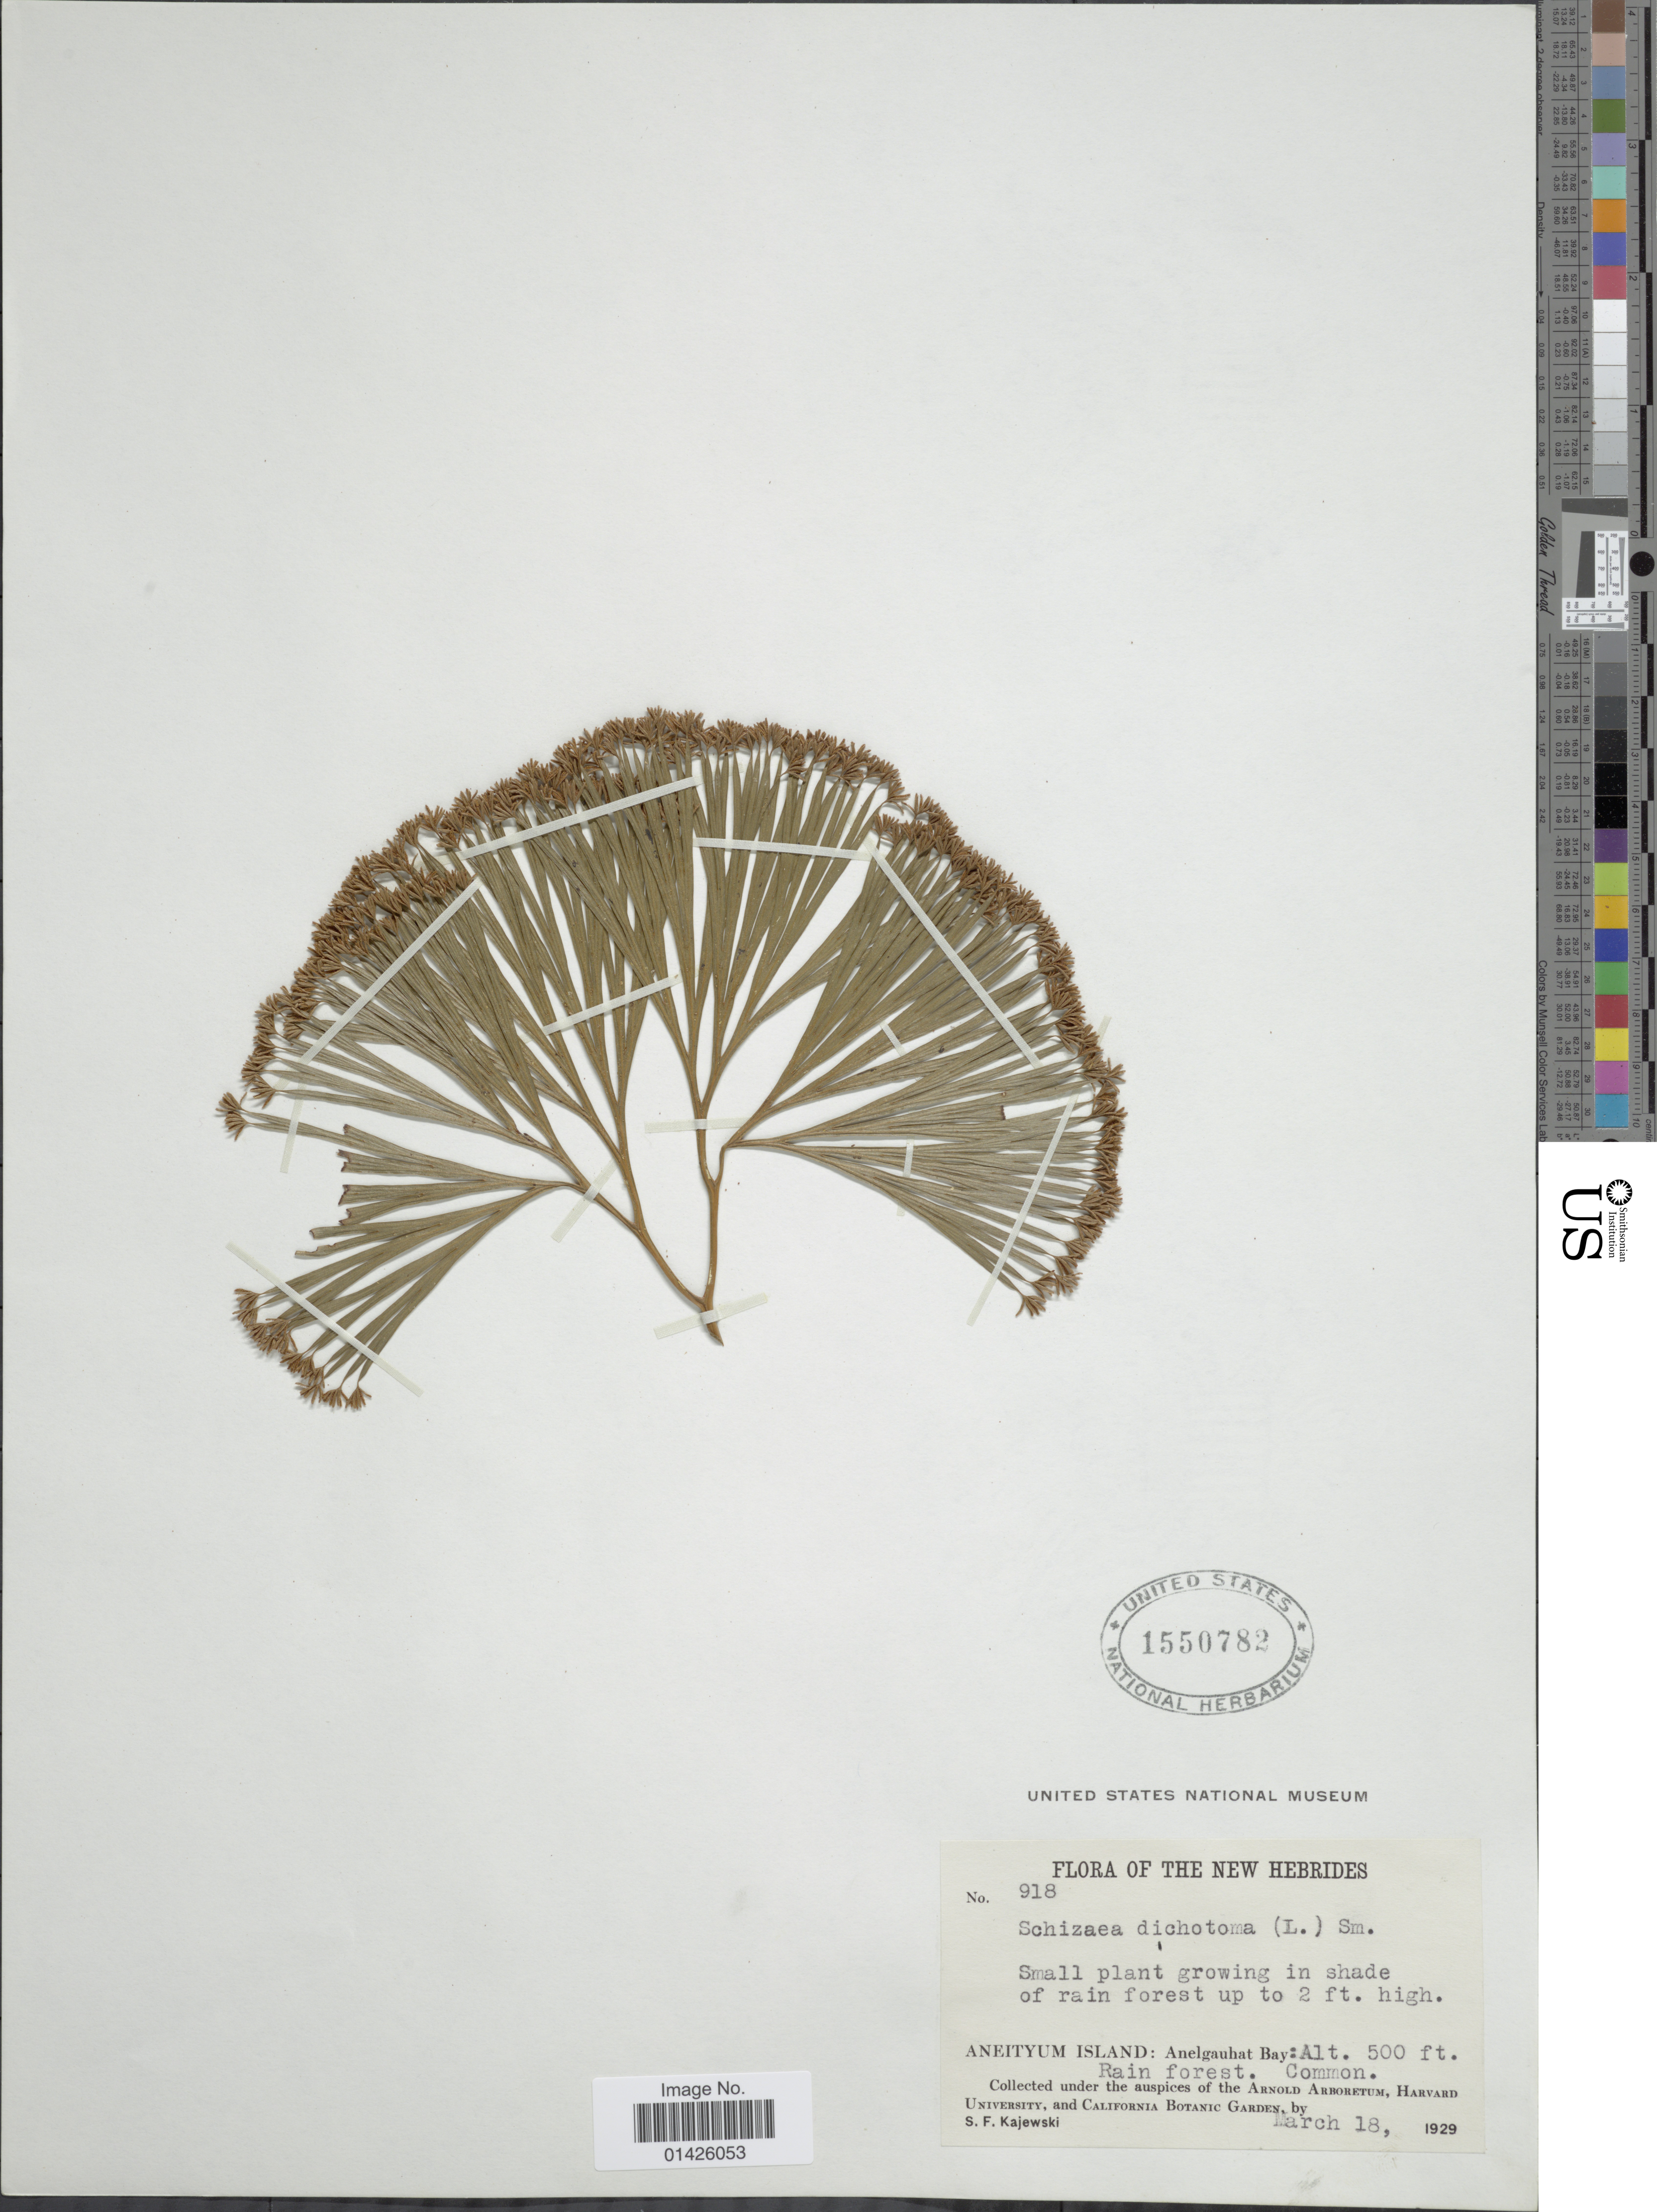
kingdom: Plantae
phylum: Tracheophyta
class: Polypodiopsida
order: Schizaeales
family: Schizaeaceae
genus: Schizaea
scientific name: Schizaea dichotoma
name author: (L.) J. Sm.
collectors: S. Kajewski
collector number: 918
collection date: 1929-03-18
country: Vanuatu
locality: The New Hebrides, Aneityum Island: Anelgauhat Bay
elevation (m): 152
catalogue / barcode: US 1550782